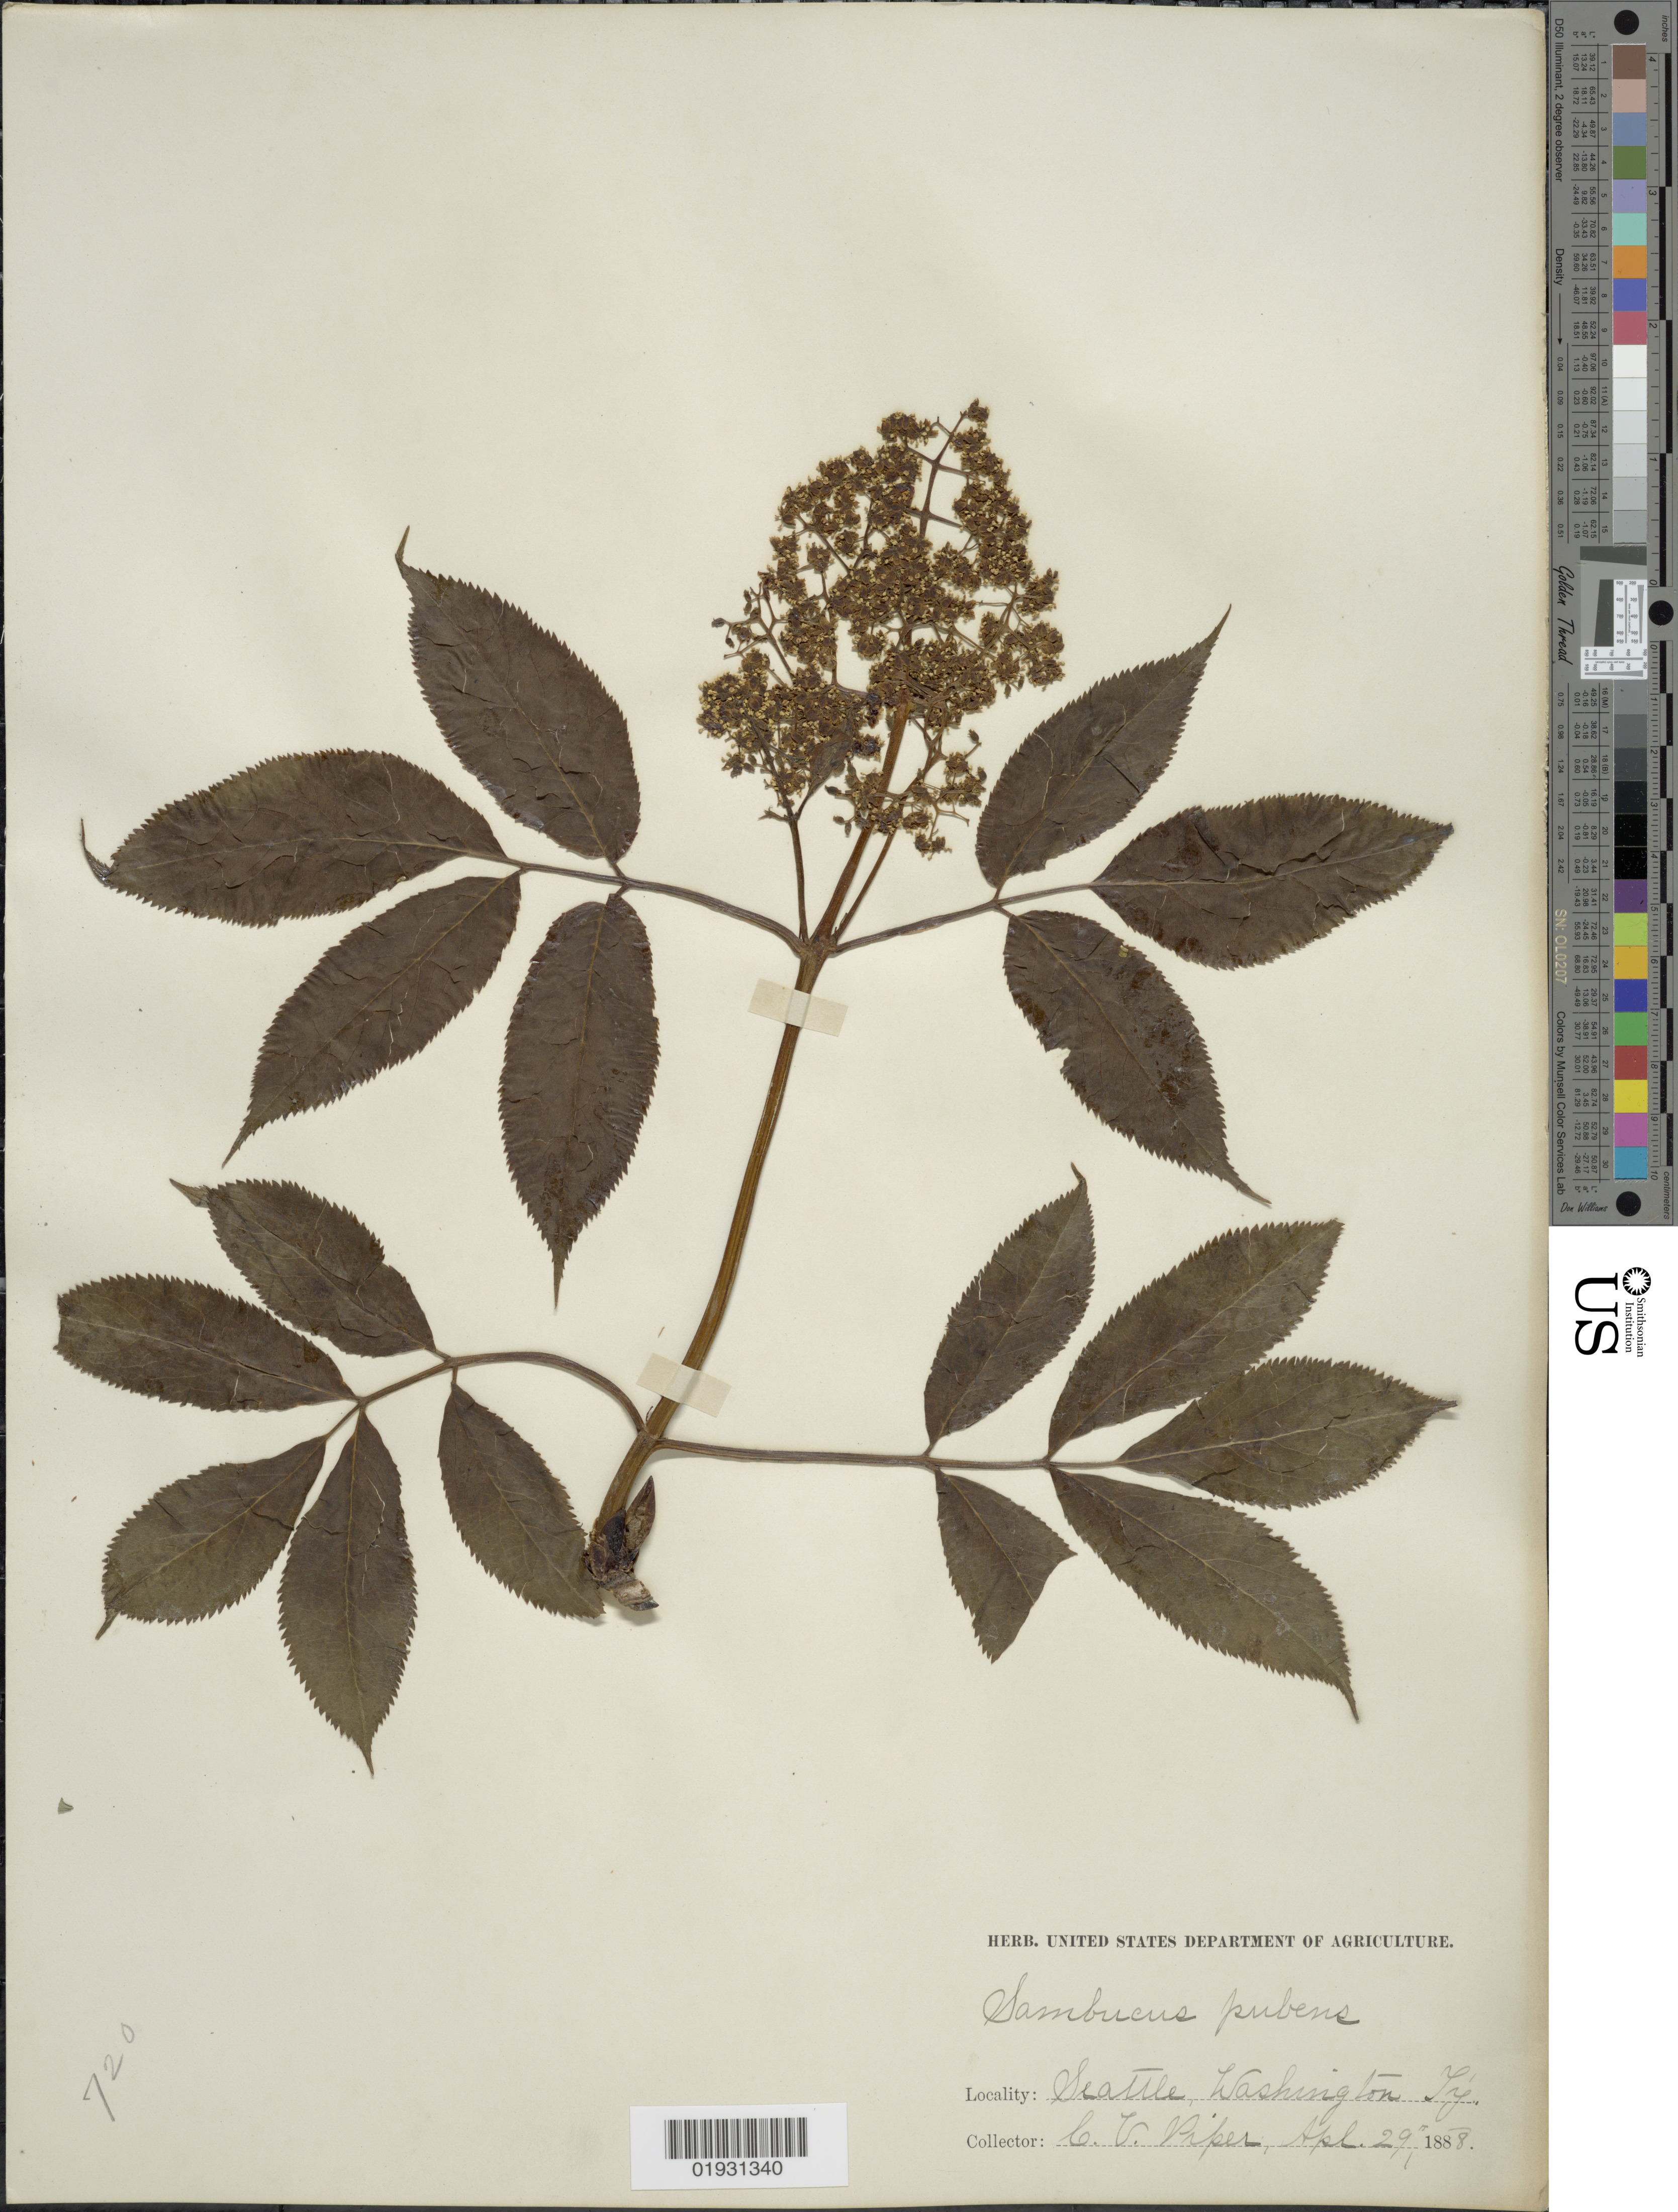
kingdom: Plantae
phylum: Tracheophyta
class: Magnoliopsida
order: Dipsacales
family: Viburnaceae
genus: Sambucus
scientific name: Sambucus racemosa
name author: L.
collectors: C. V. Piper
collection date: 1888-04-29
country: United States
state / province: Washington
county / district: King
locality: Seattle